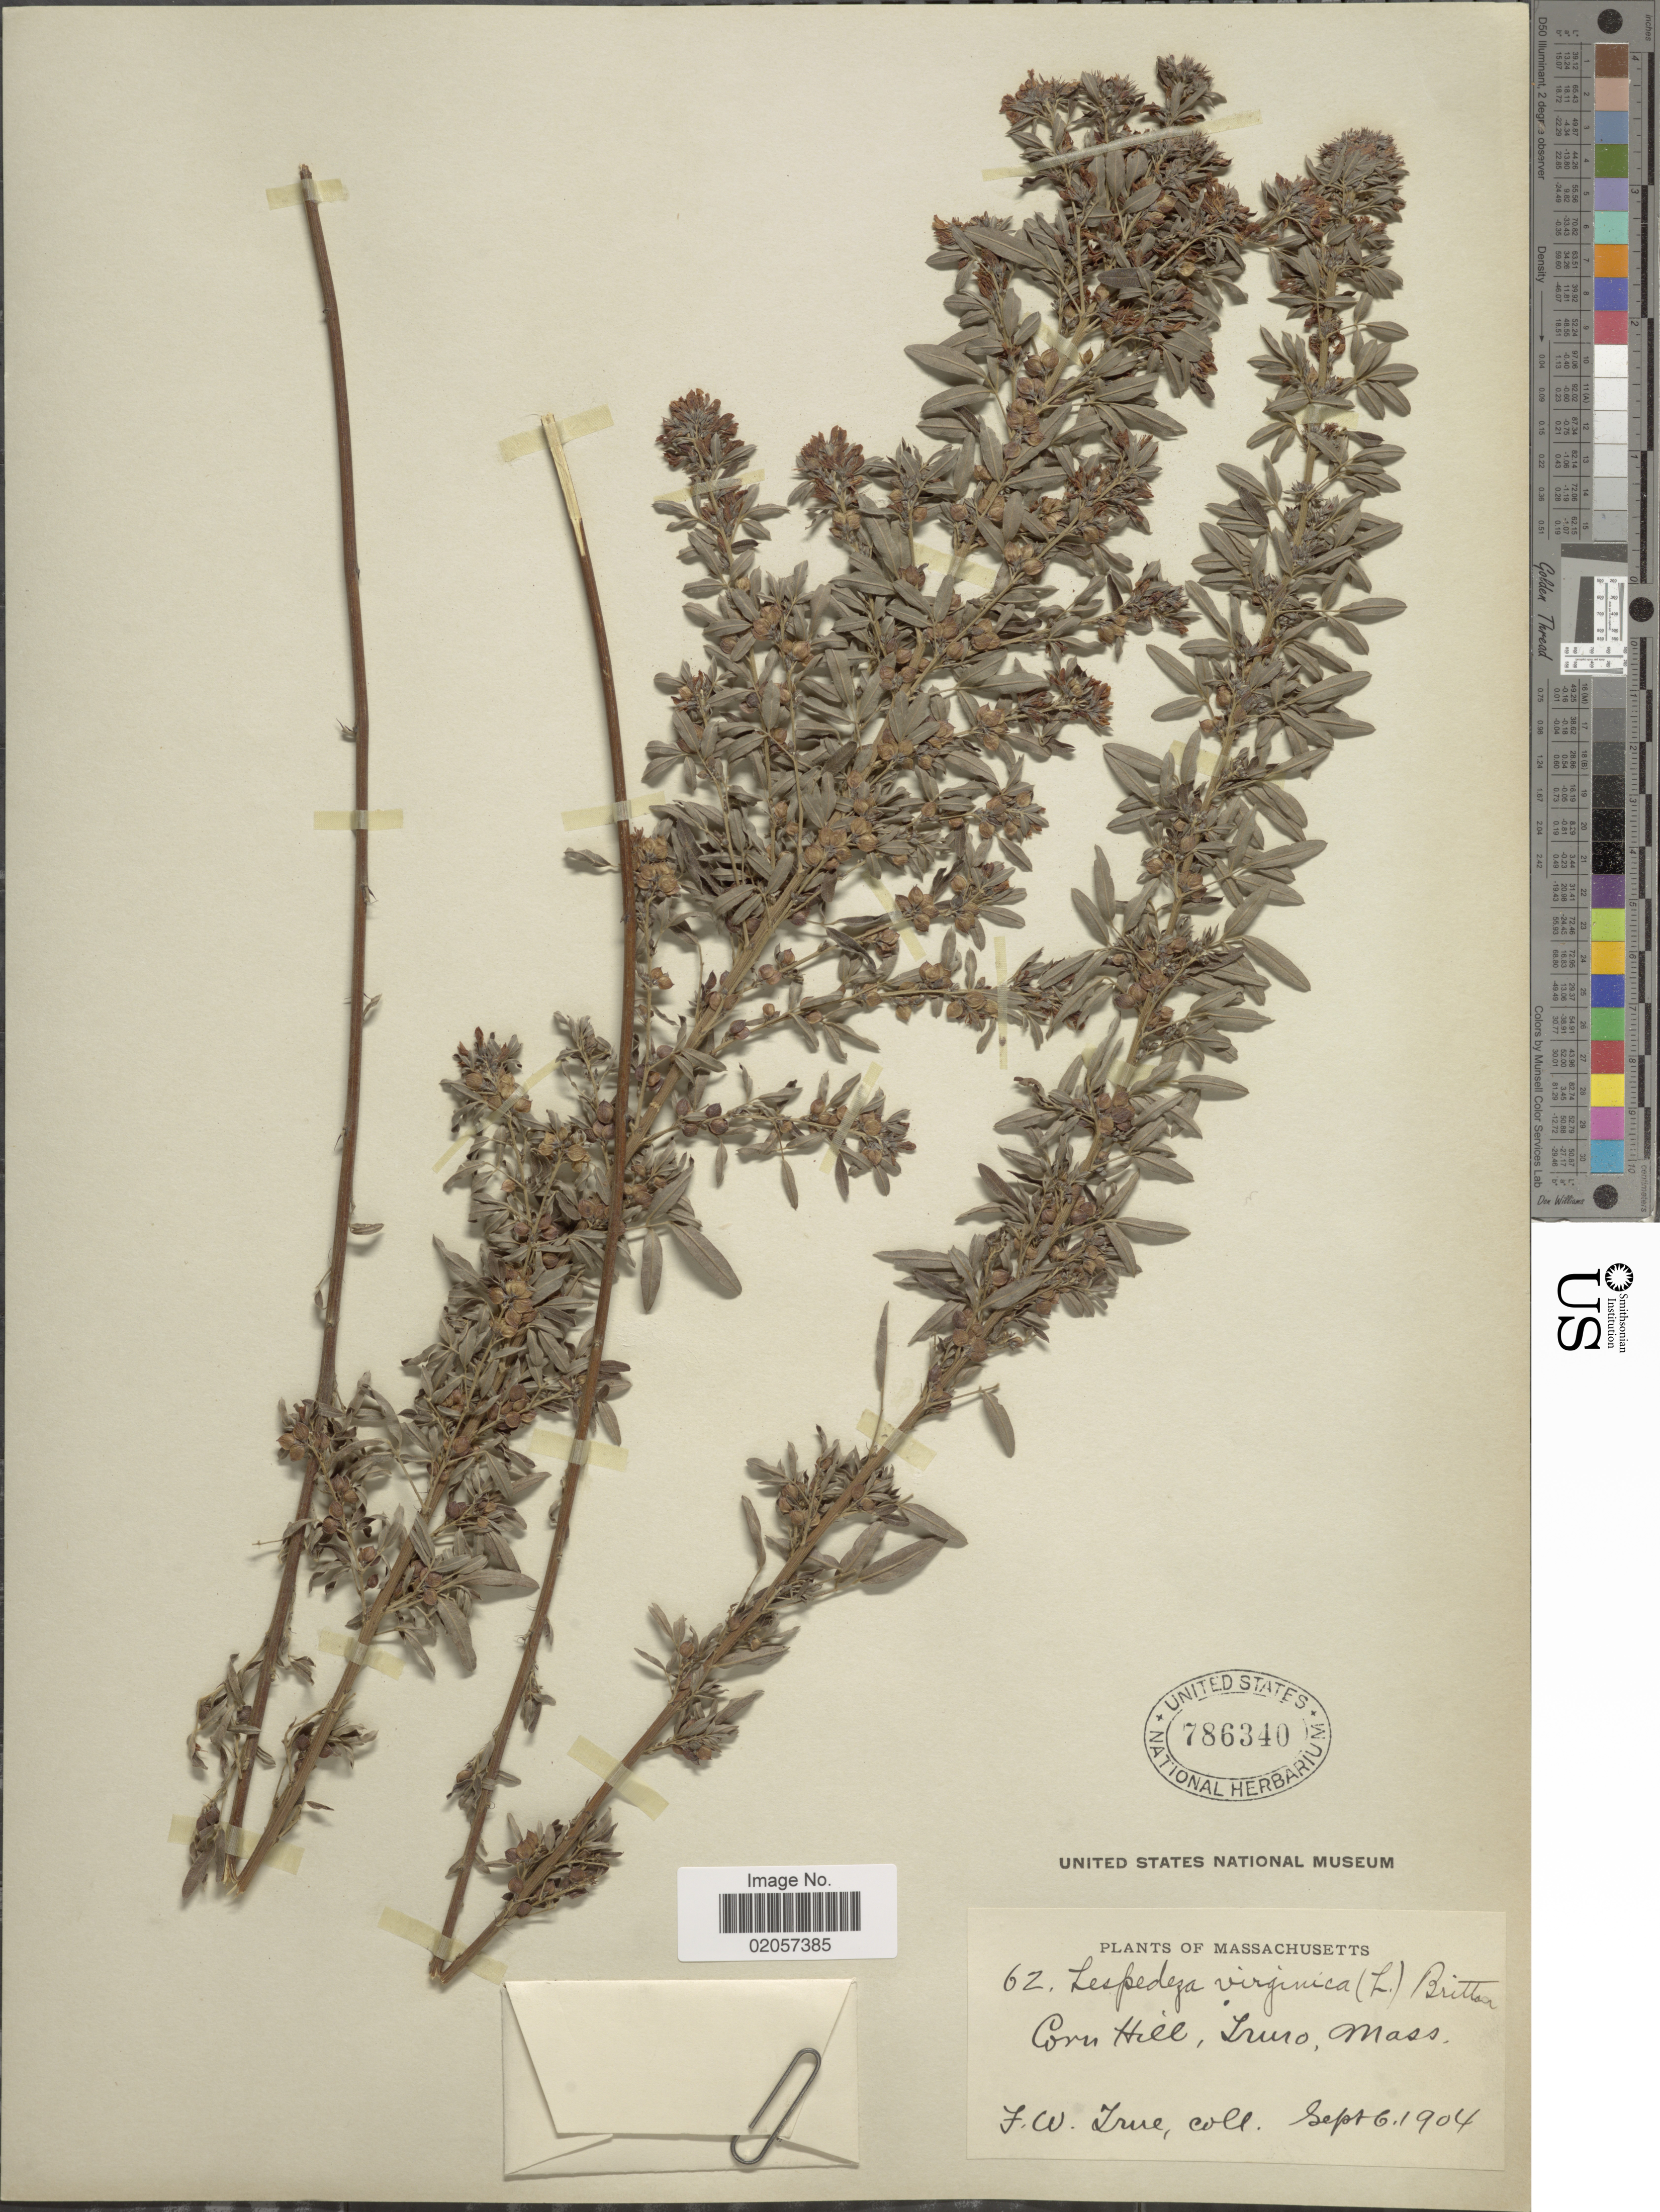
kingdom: Plantae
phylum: Tracheophyta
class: Magnoliopsida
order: Fabales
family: Fabaceae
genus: Lespedeza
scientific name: Lespedeza virginica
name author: (L.) Britton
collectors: F. True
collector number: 62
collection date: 1904-09-06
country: United States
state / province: Massachusetts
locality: Corn Hill, Truro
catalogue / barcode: US 786340